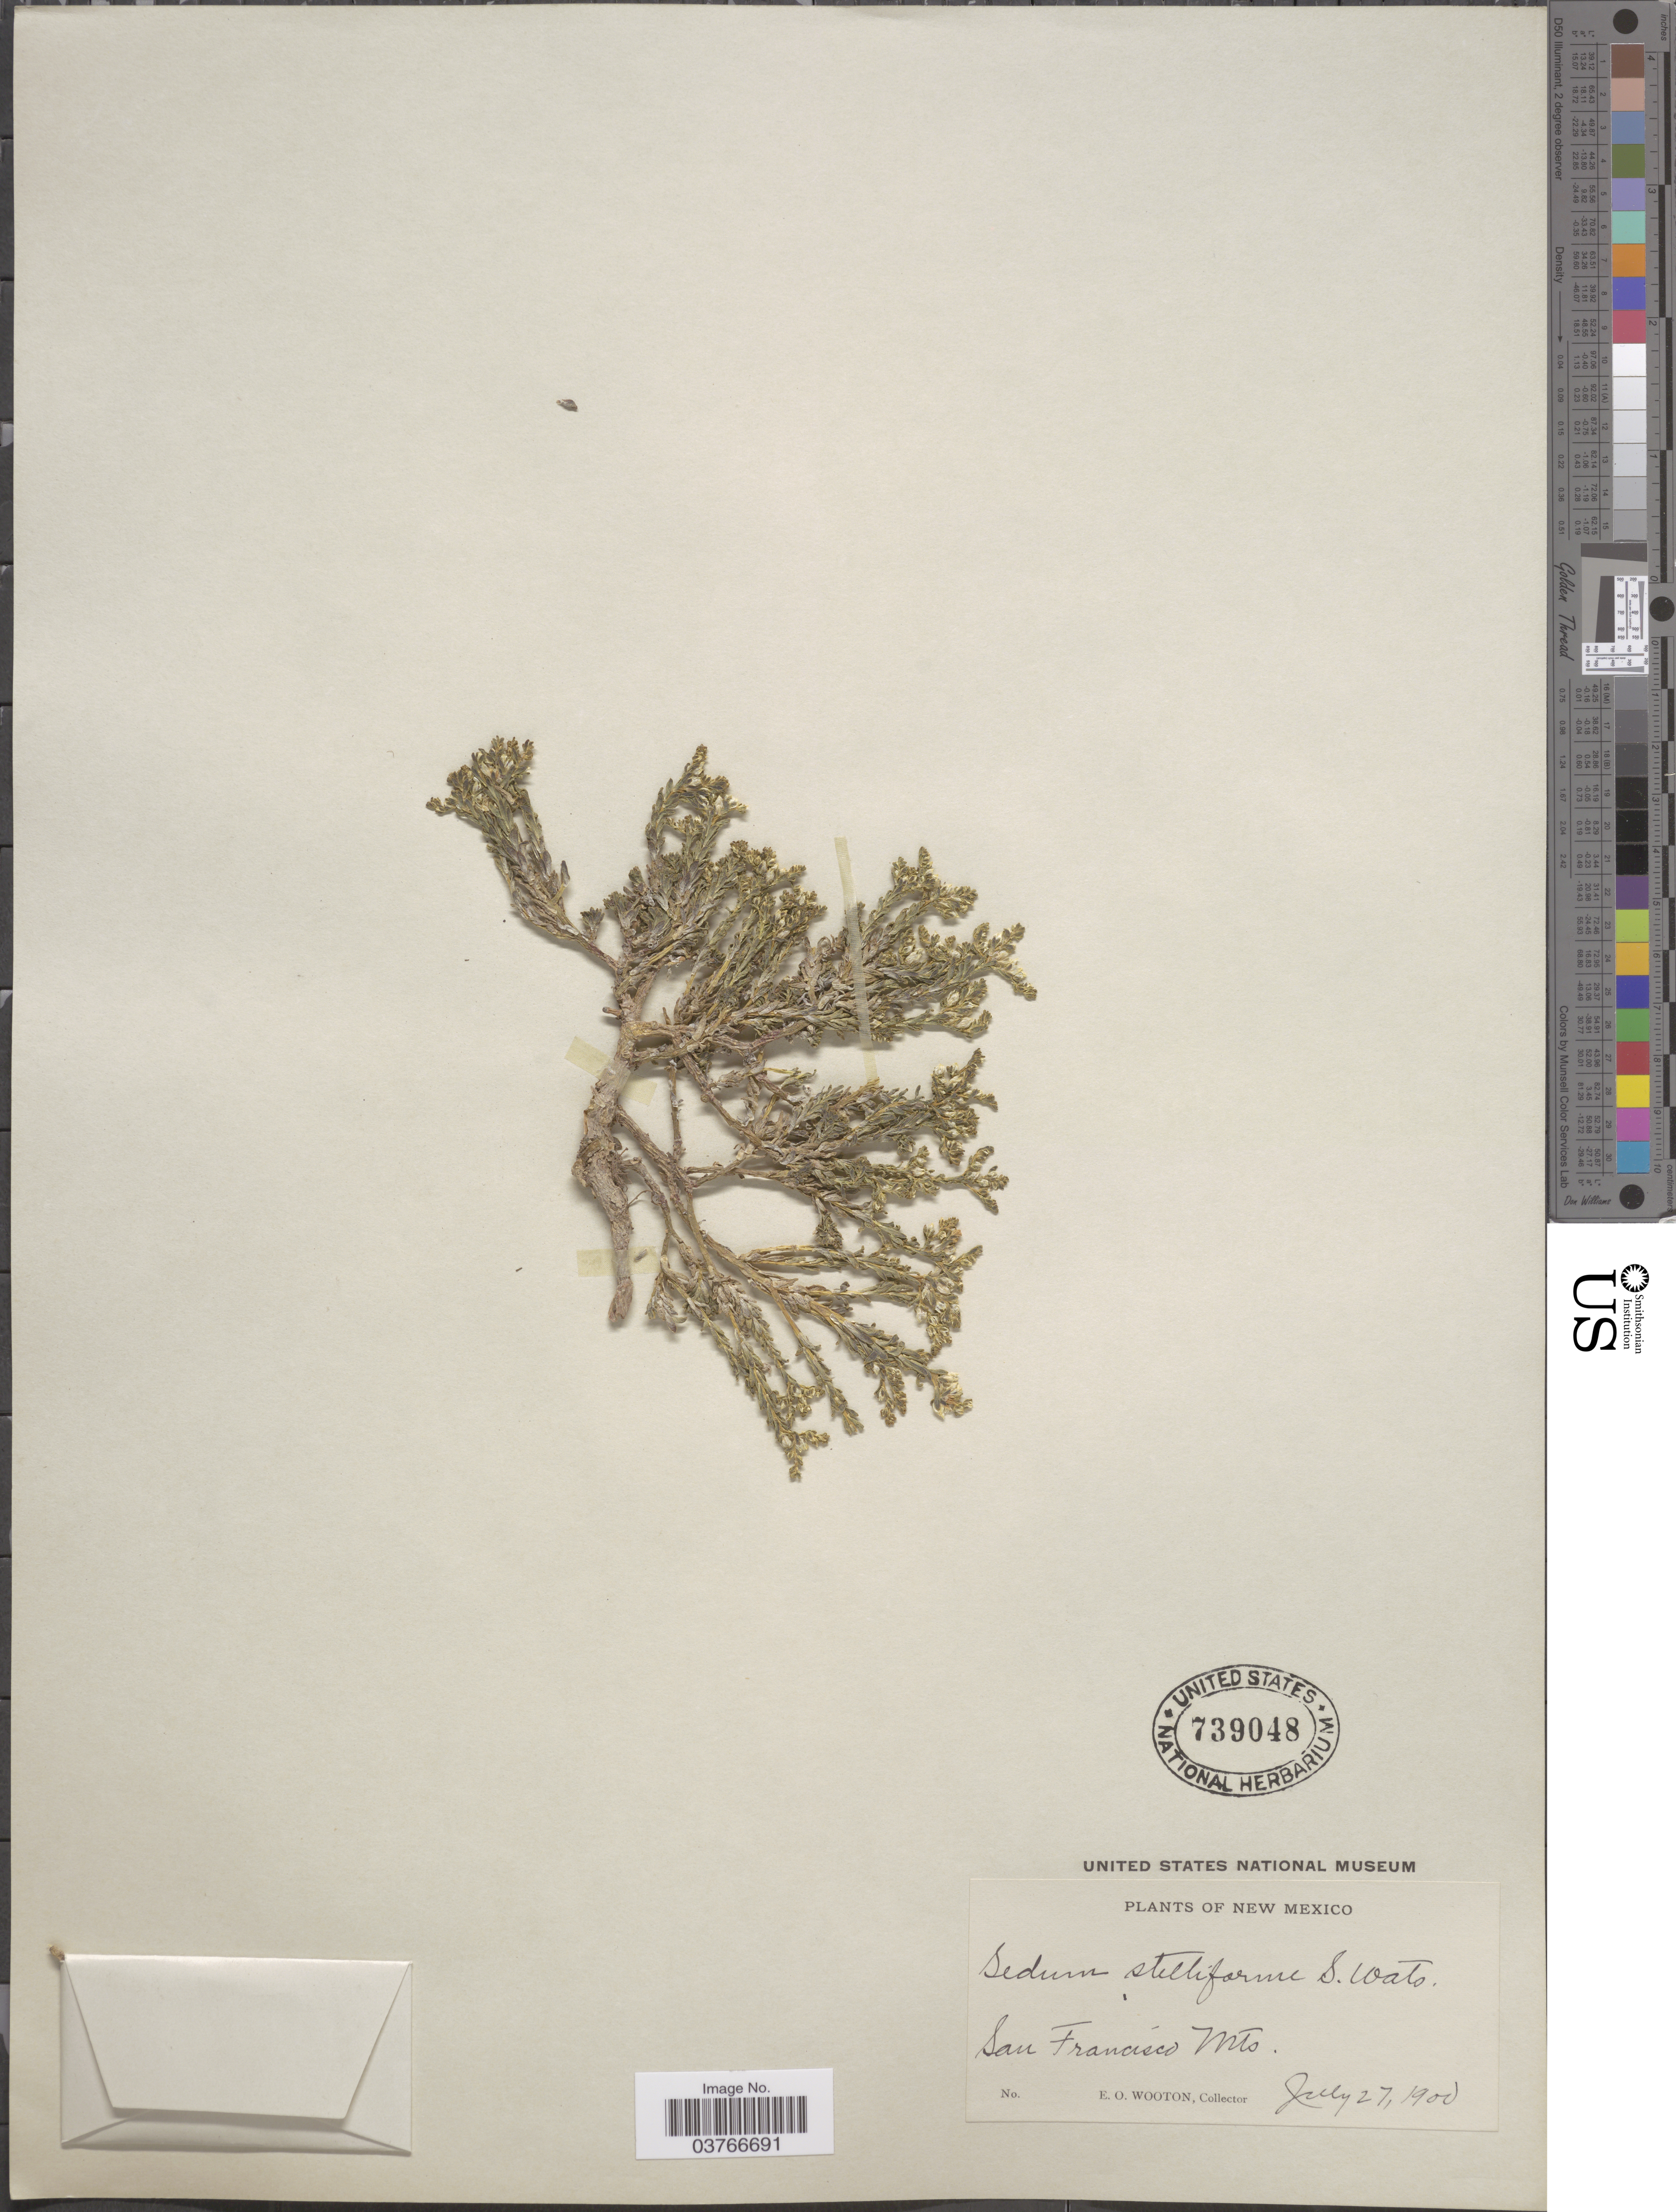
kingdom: Plantae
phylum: Tracheophyta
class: Magnoliopsida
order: Saxifragales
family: Crassulaceae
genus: Sedum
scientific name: Sedum stelliforme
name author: S. Watson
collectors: E. O. Wooton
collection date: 1900-07-27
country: United States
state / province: New Mexico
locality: San Francisco Mts.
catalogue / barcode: US 739048